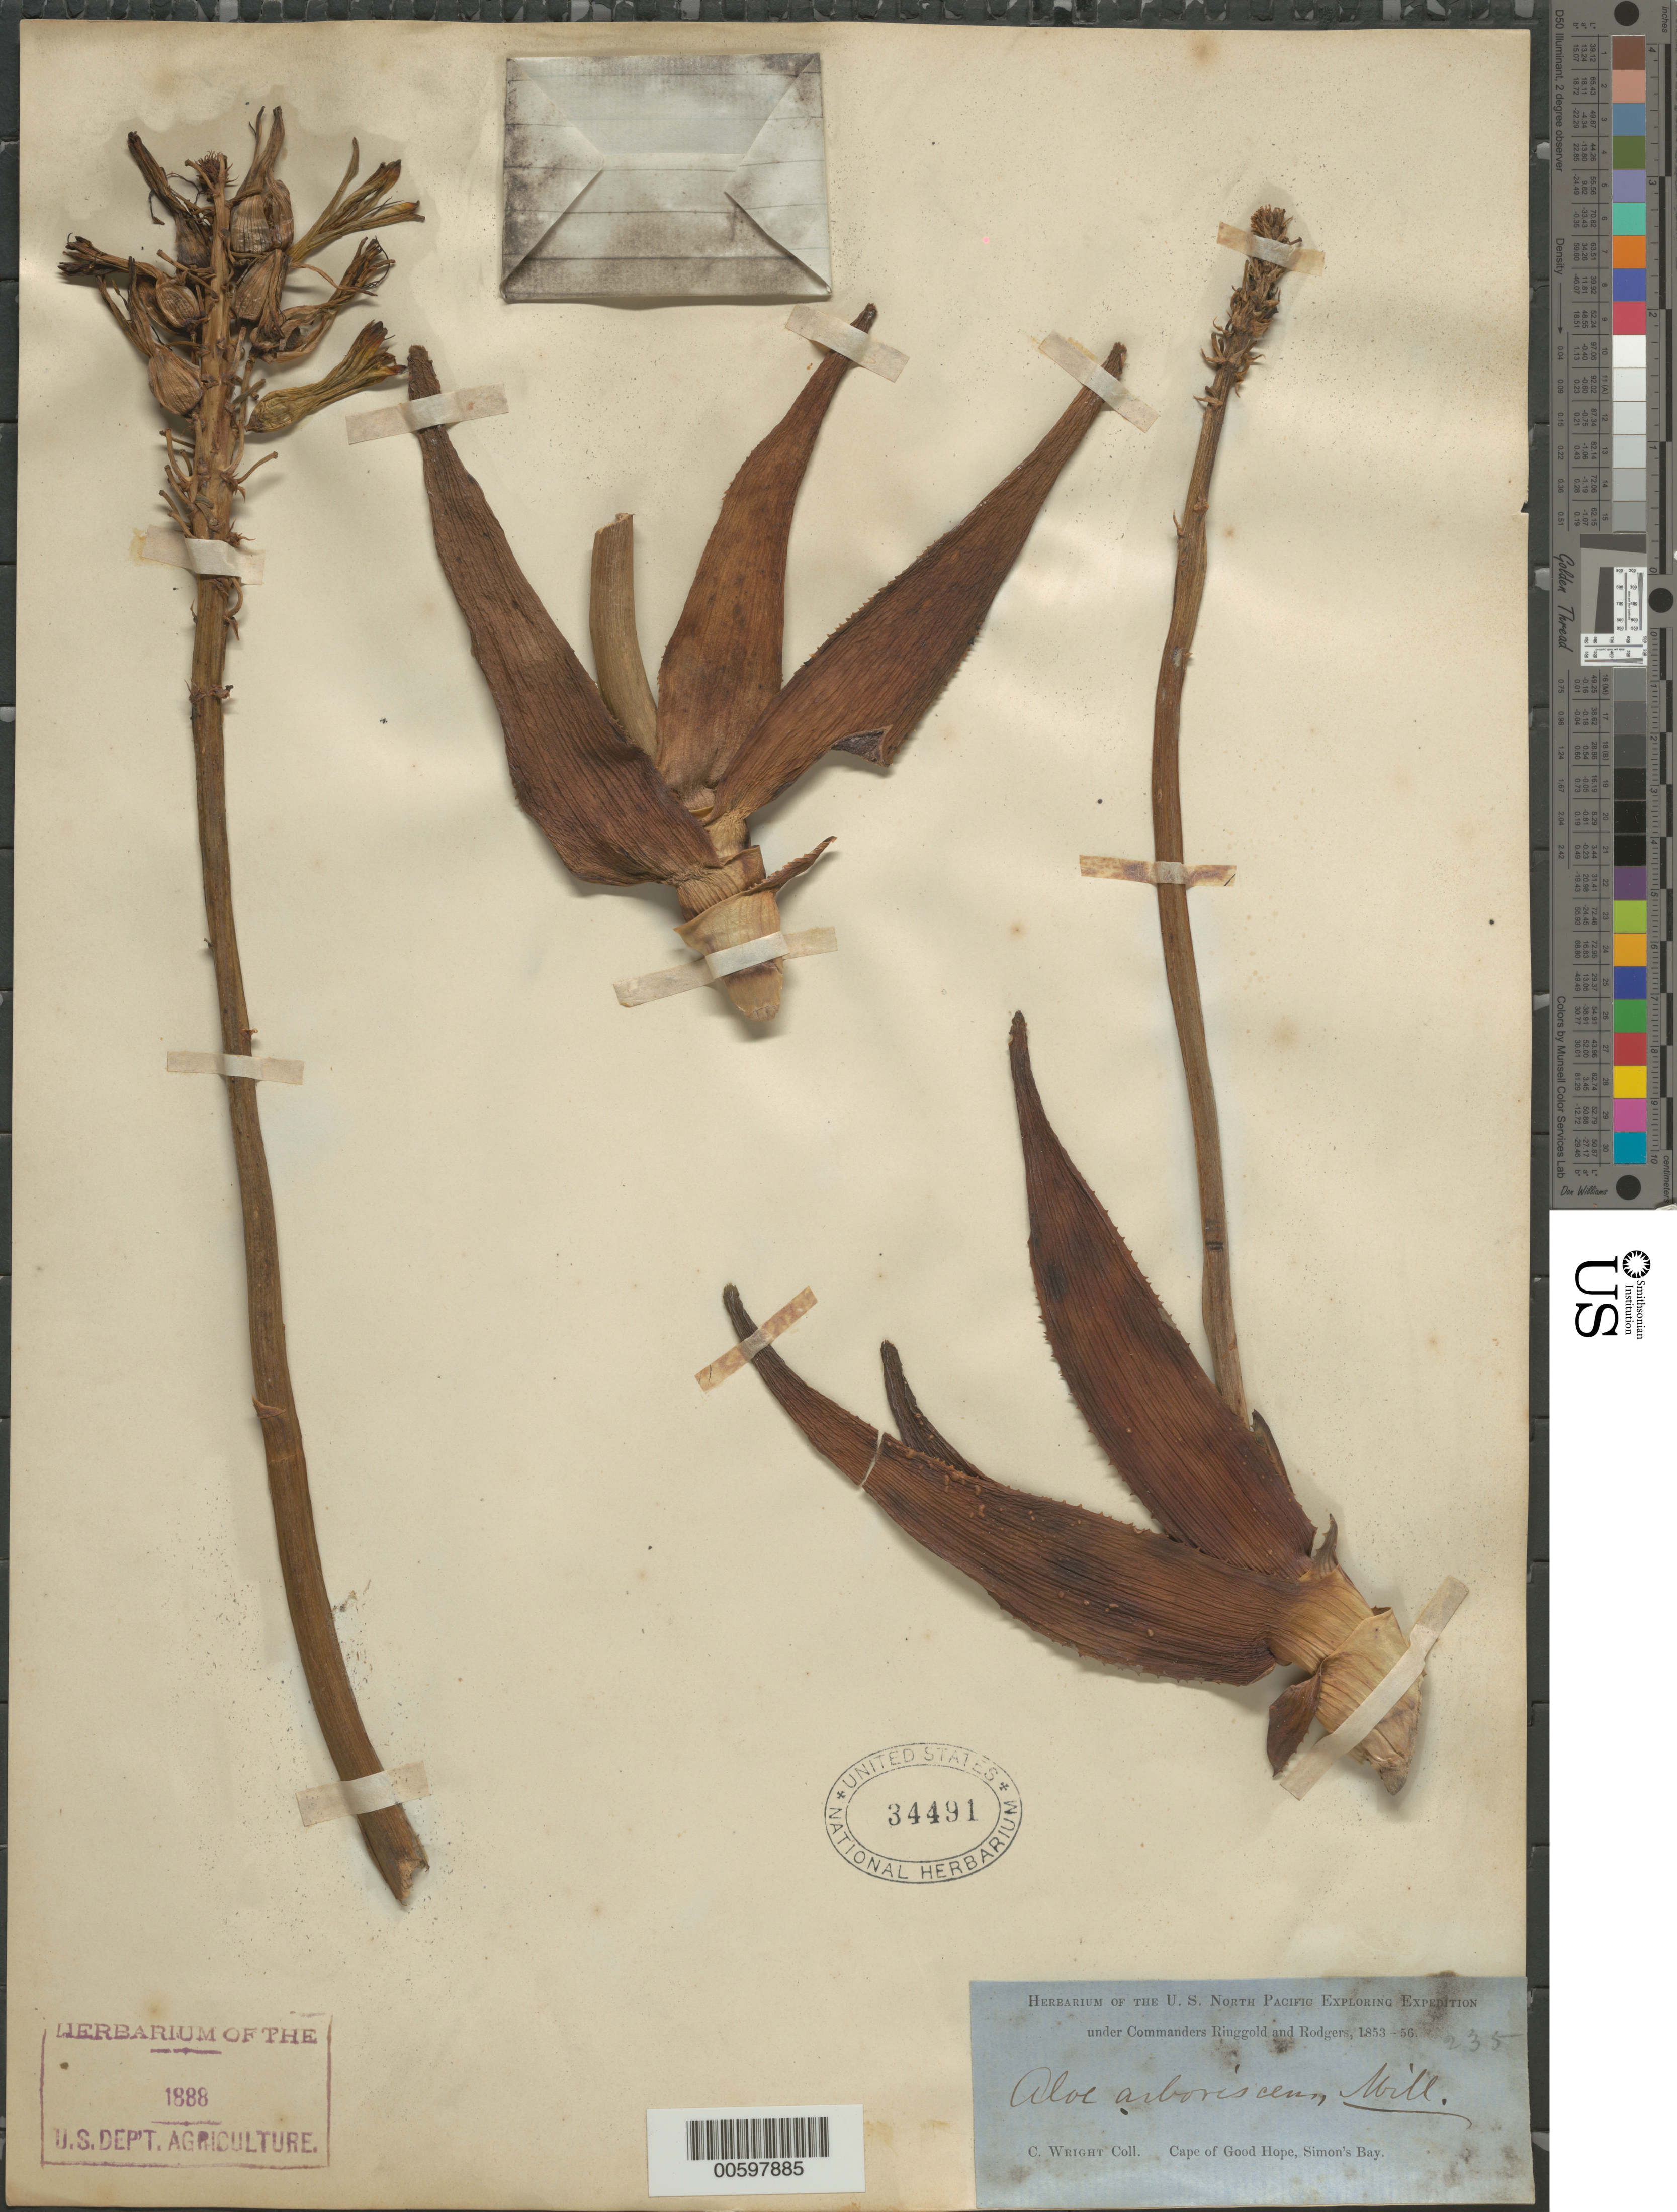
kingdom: Plantae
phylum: Tracheophyta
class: Liliopsida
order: Asparagales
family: Asphodelaceae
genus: Aloe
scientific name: Aloe arborescens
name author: Mill.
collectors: C. Wright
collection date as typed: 1853 to -- --- 1856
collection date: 1853/1856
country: South Africa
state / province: Western Cape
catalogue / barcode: US 34491